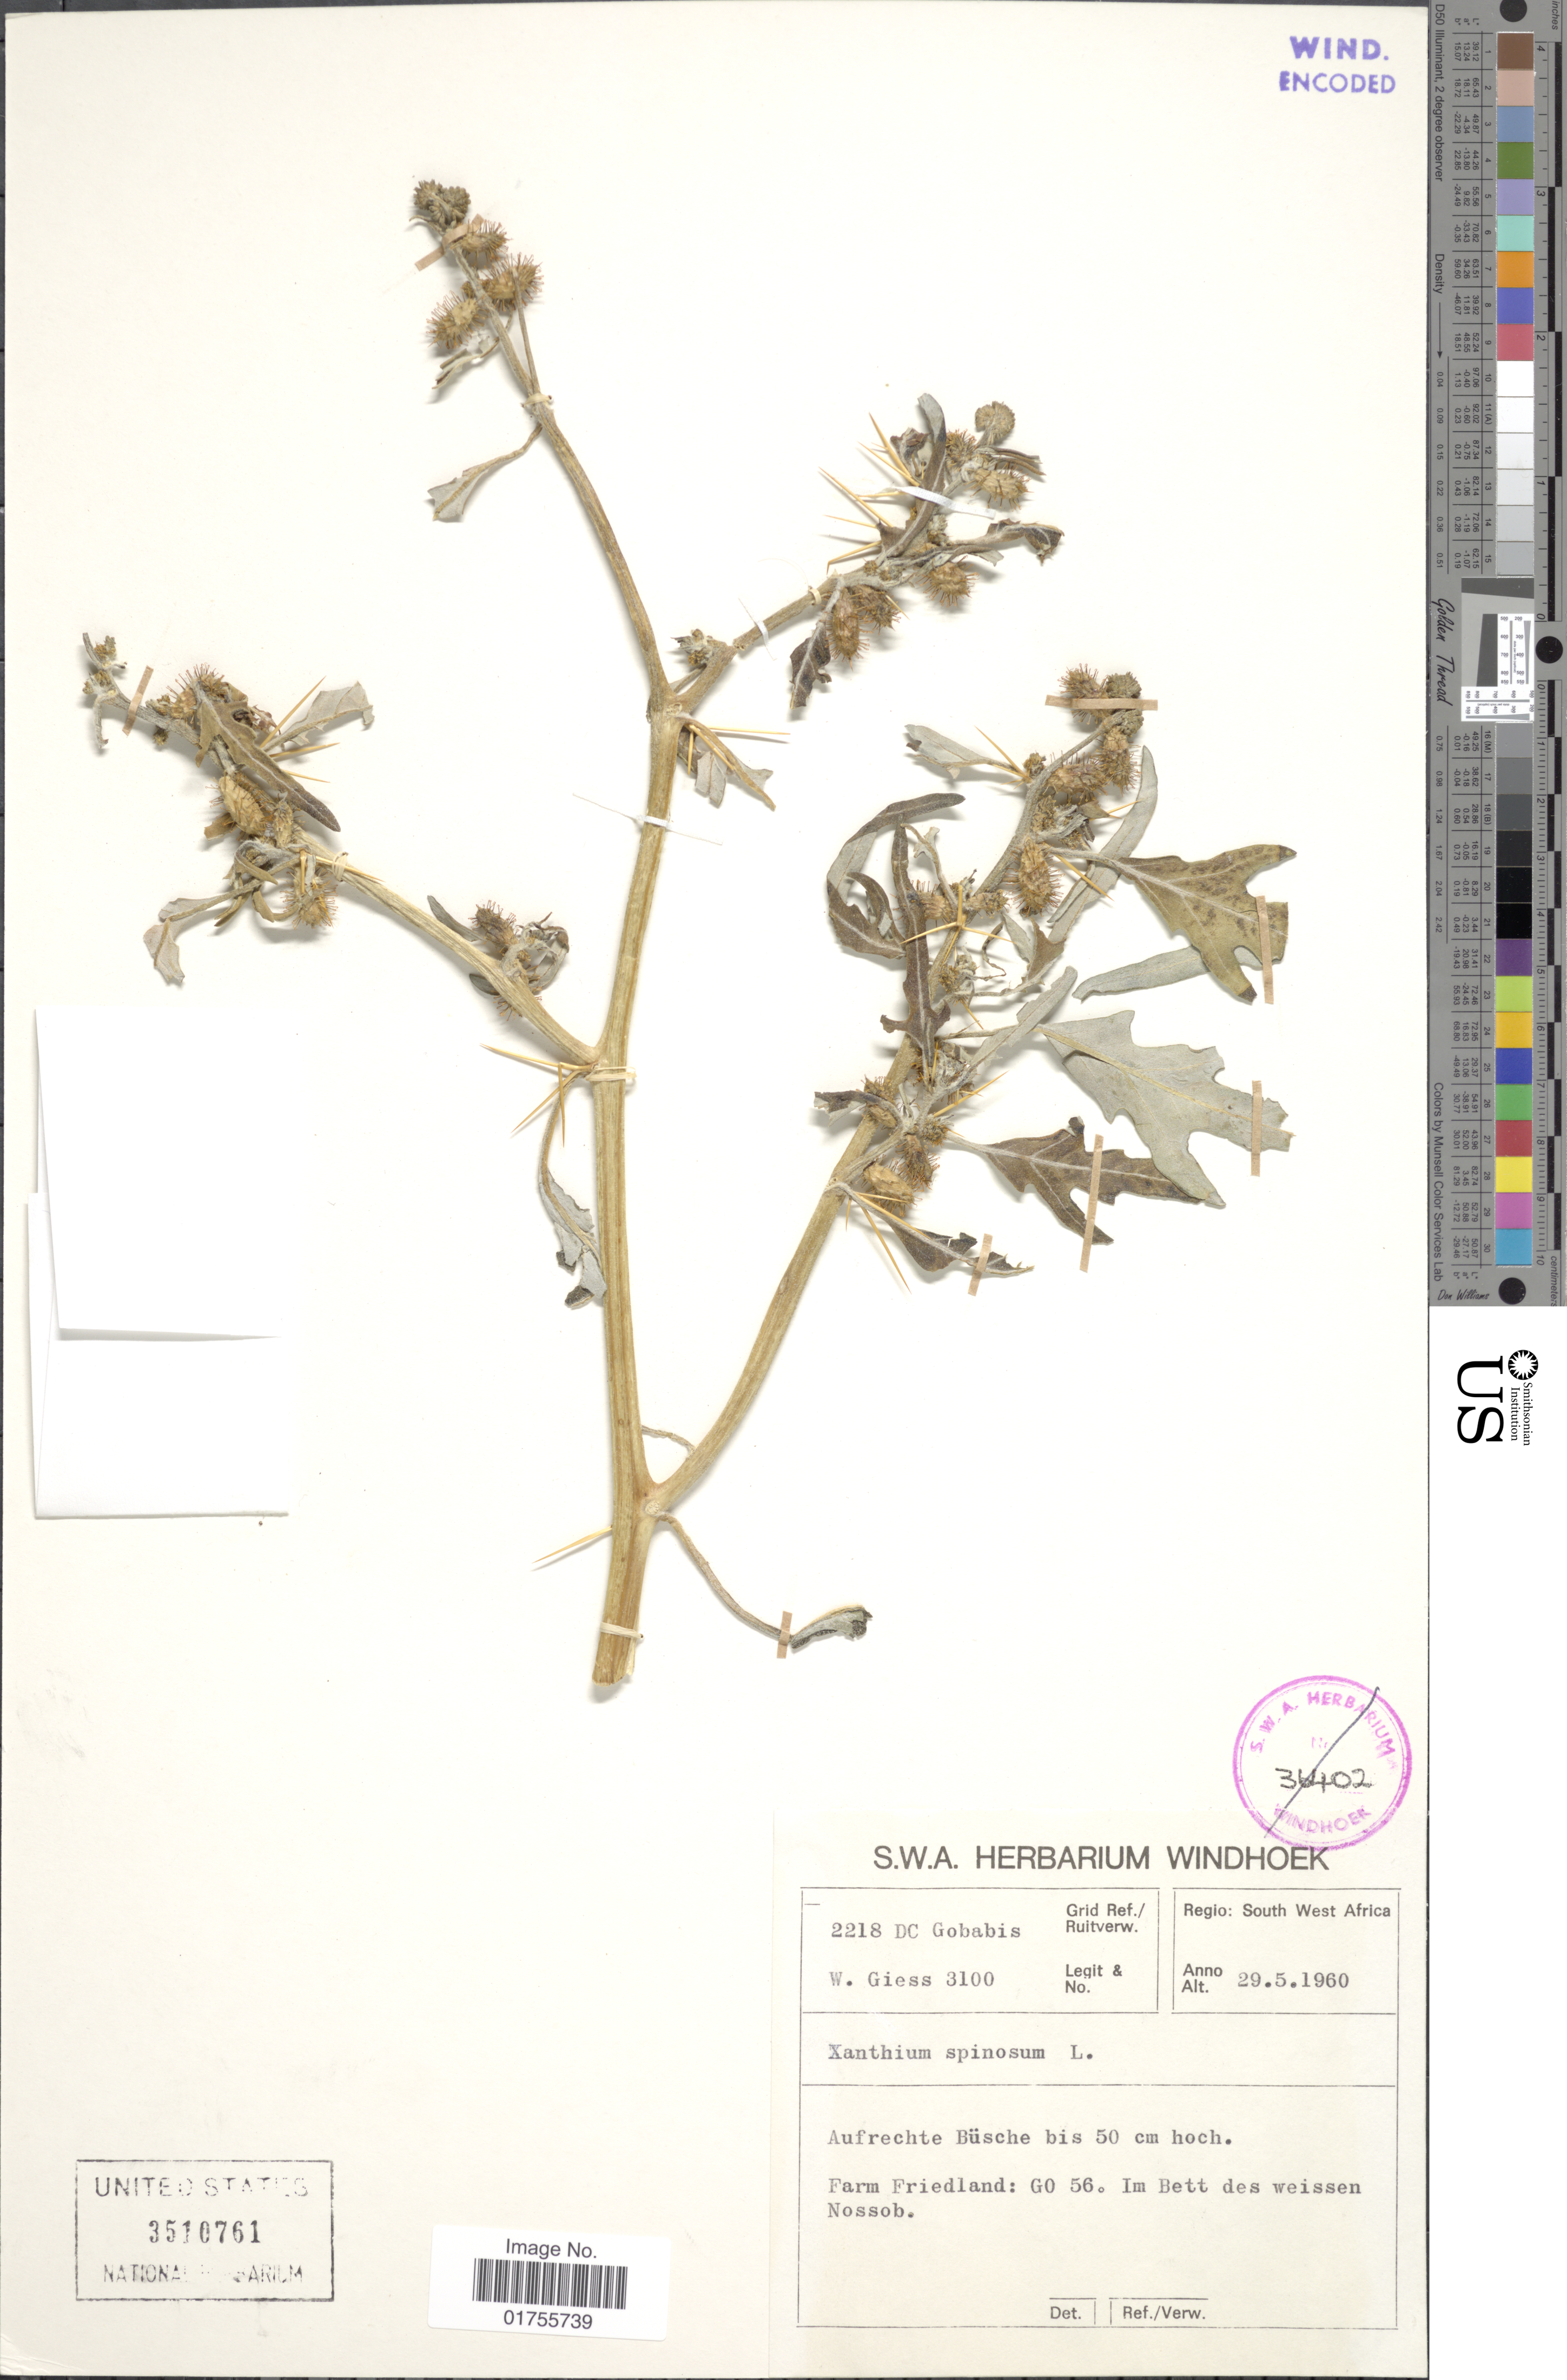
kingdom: Plantae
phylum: Tracheophyta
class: Magnoliopsida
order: Asterales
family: Asteraceae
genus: Xanthium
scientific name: Xanthium spinosum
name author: L.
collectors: W. Giess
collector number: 3100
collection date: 1960-05-29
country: Namibia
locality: Regio: South West Africa, Aufrechte Büscche, Farm Friedland: GO 56. Im Bett des weissen Nossob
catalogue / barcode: US 3510761